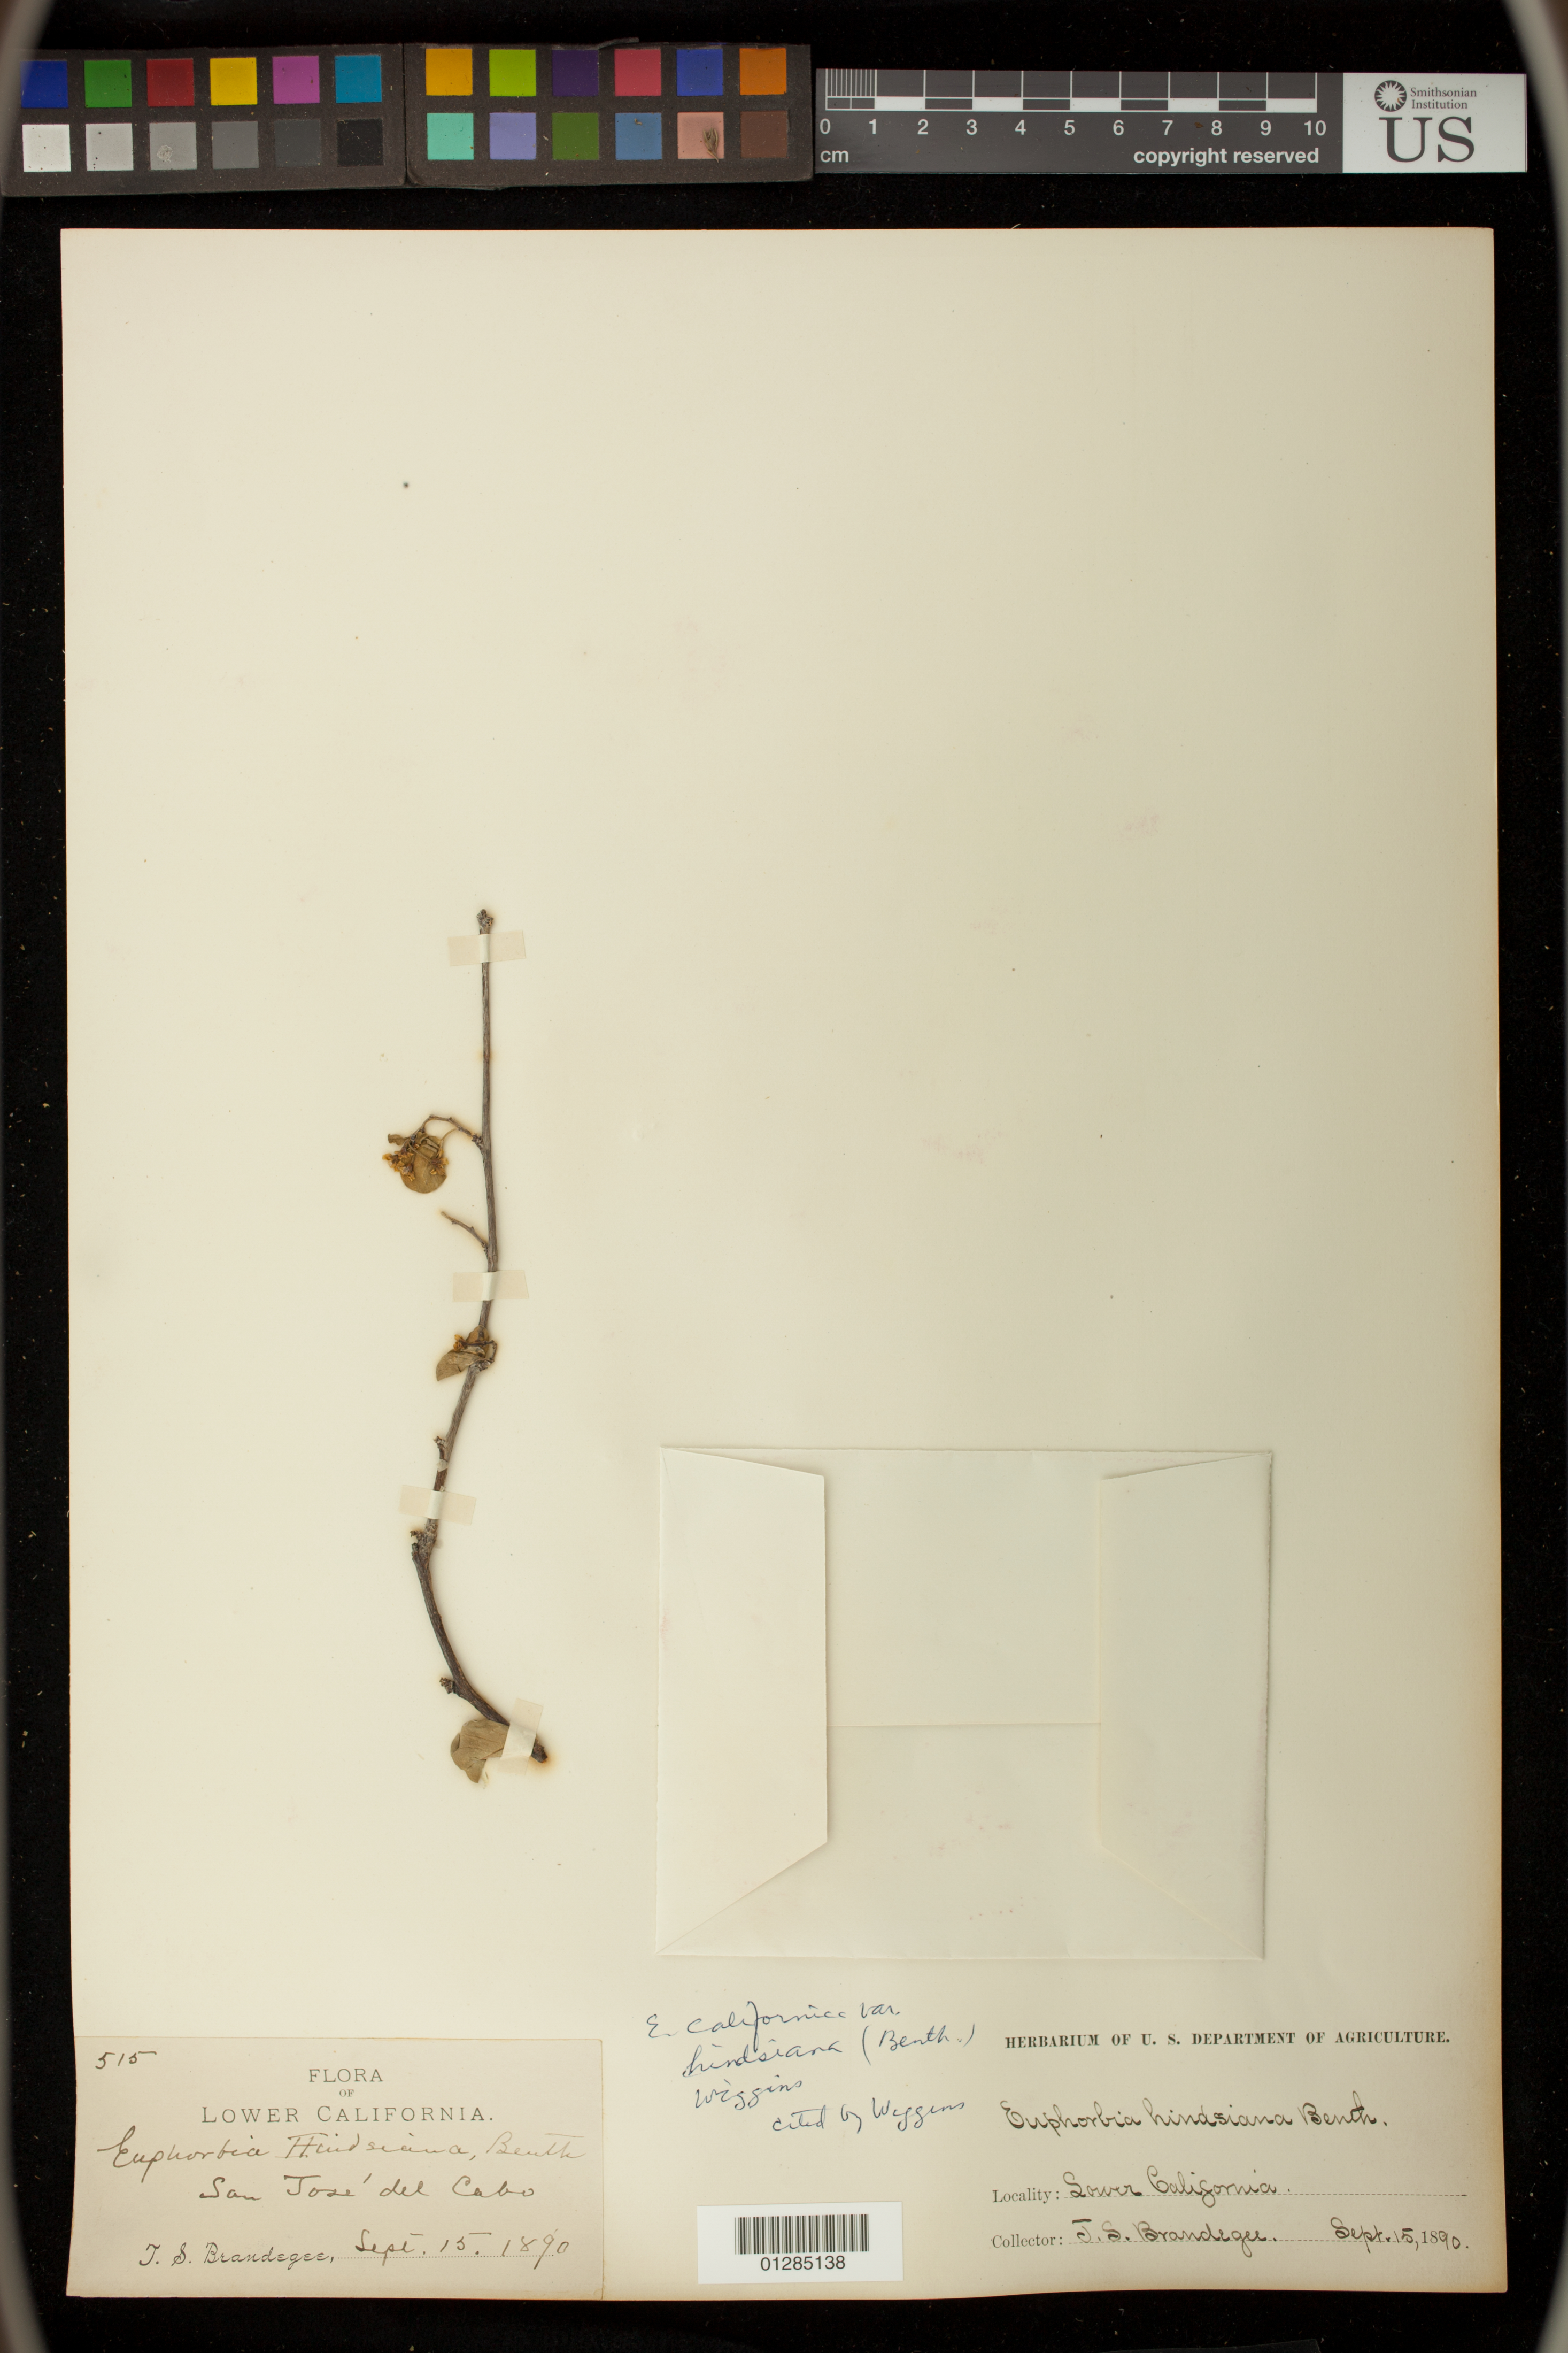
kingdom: Plantae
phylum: Tracheophyta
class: Magnoliopsida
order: Malpighiales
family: Euphorbiaceae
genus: Euphorbia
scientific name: Euphorbia californica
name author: Benth.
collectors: J. S. Brandegee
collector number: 515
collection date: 1890-09-15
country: Mexico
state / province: Baja California Sur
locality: San Jose del Cabo